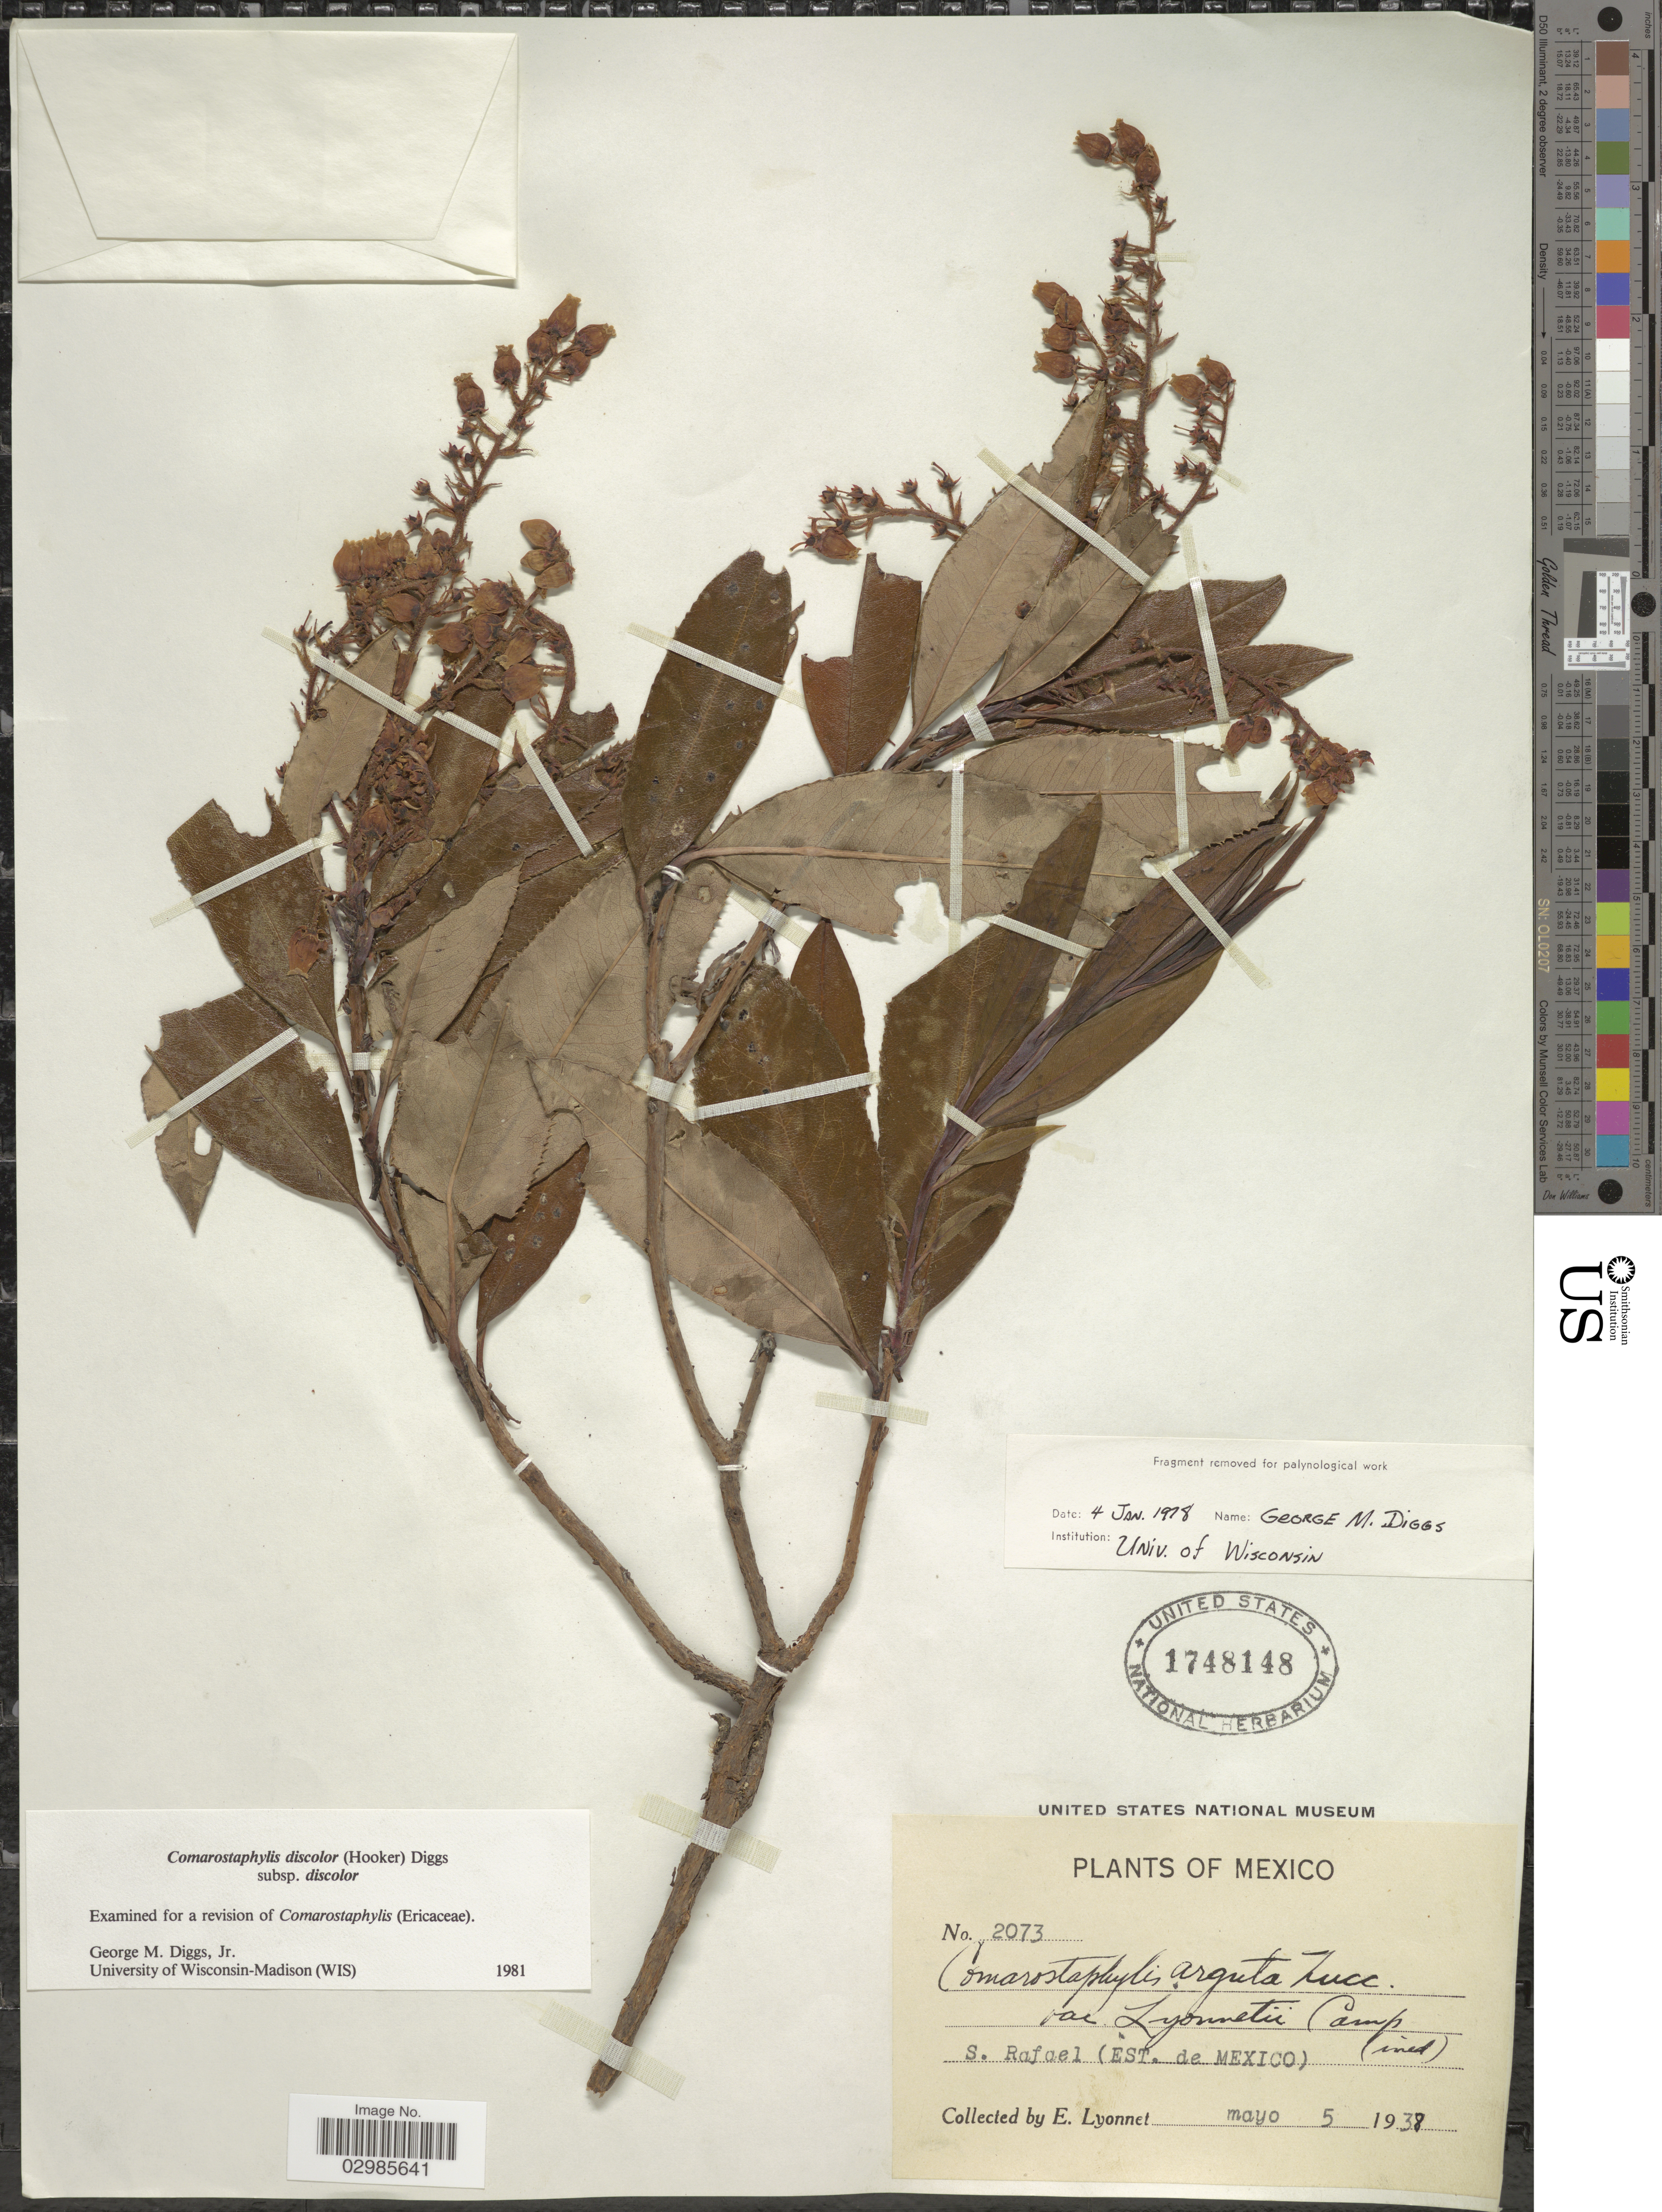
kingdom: Plantae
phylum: Tracheophyta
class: Magnoliopsida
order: Ericales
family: Ericaceae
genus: Comarostaphylis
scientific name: Comarostaphylis discolor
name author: (Hook.) Diggs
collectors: E. Lyonnet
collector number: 2073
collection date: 1938-05-05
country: Mexico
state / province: México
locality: S. Rafael.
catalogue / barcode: US 1748148